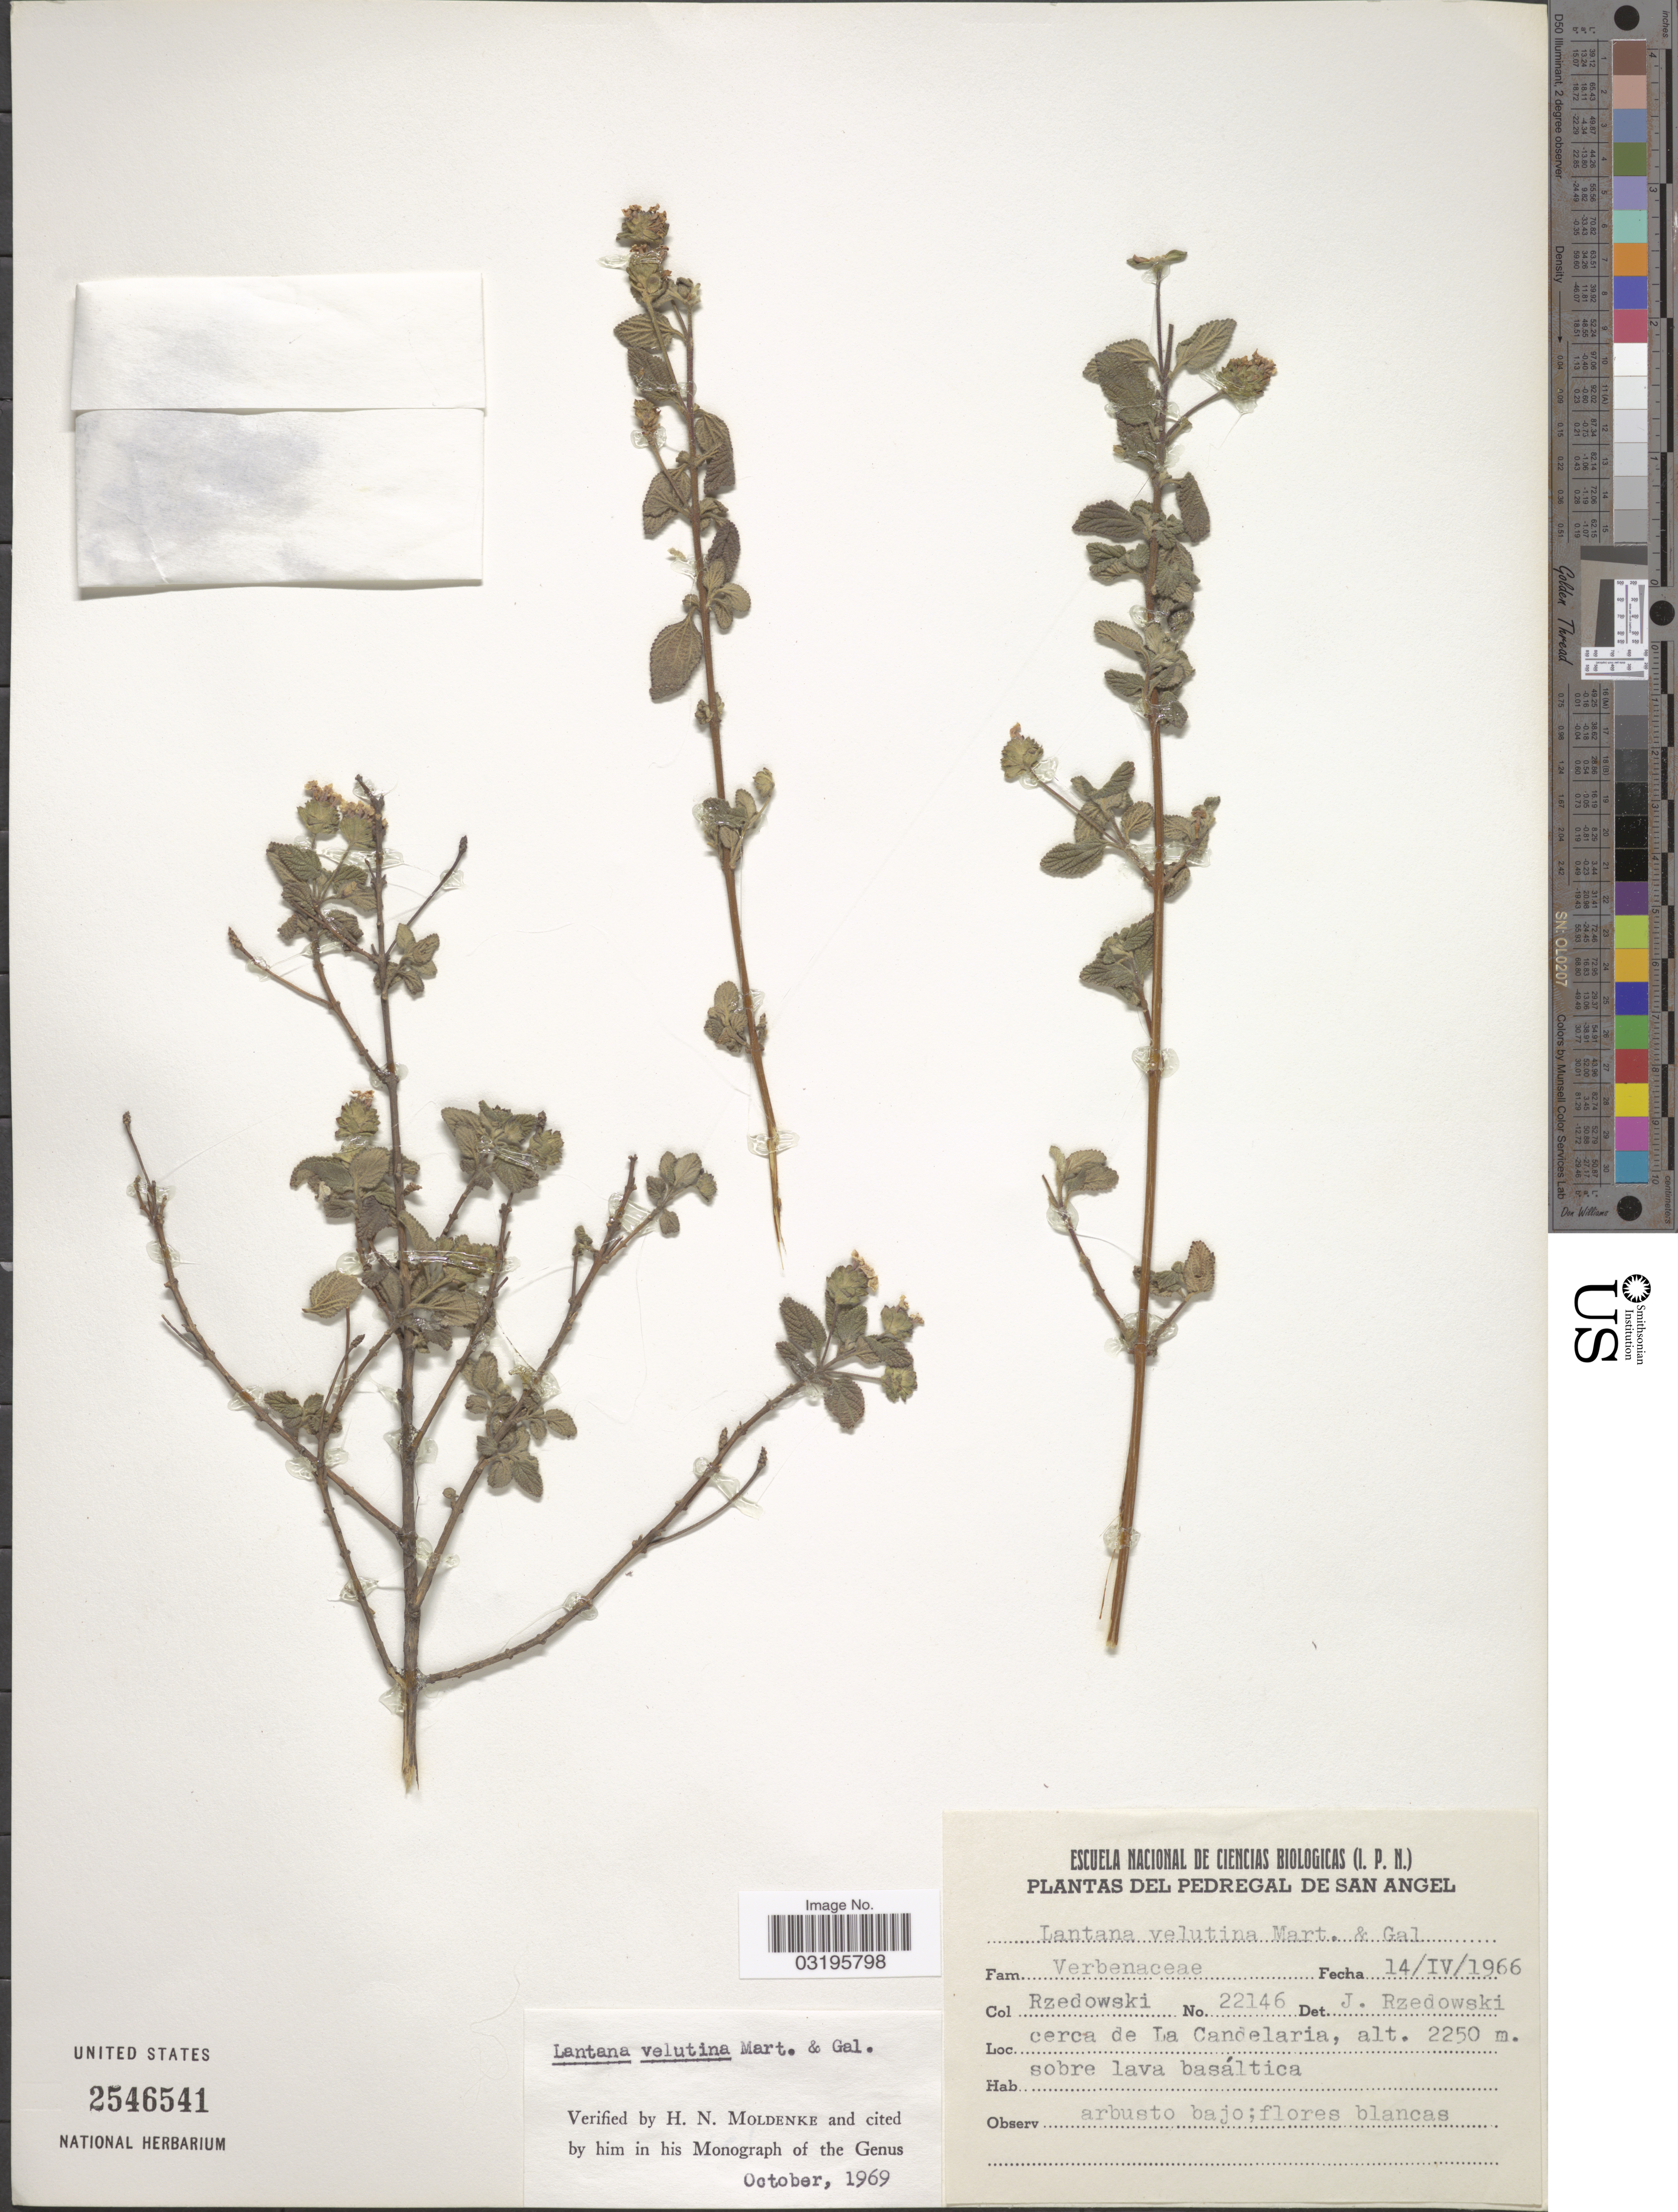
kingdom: Plantae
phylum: Tracheophyta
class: Magnoliopsida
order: Lamiales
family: Verbenaceae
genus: Lantana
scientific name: Lantana velutina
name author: M. Martens & Galeotti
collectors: Rzedowski, --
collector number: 22146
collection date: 1966-04-14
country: Mexico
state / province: México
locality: Cerca de La Candelaria.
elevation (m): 2250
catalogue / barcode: US 2546541